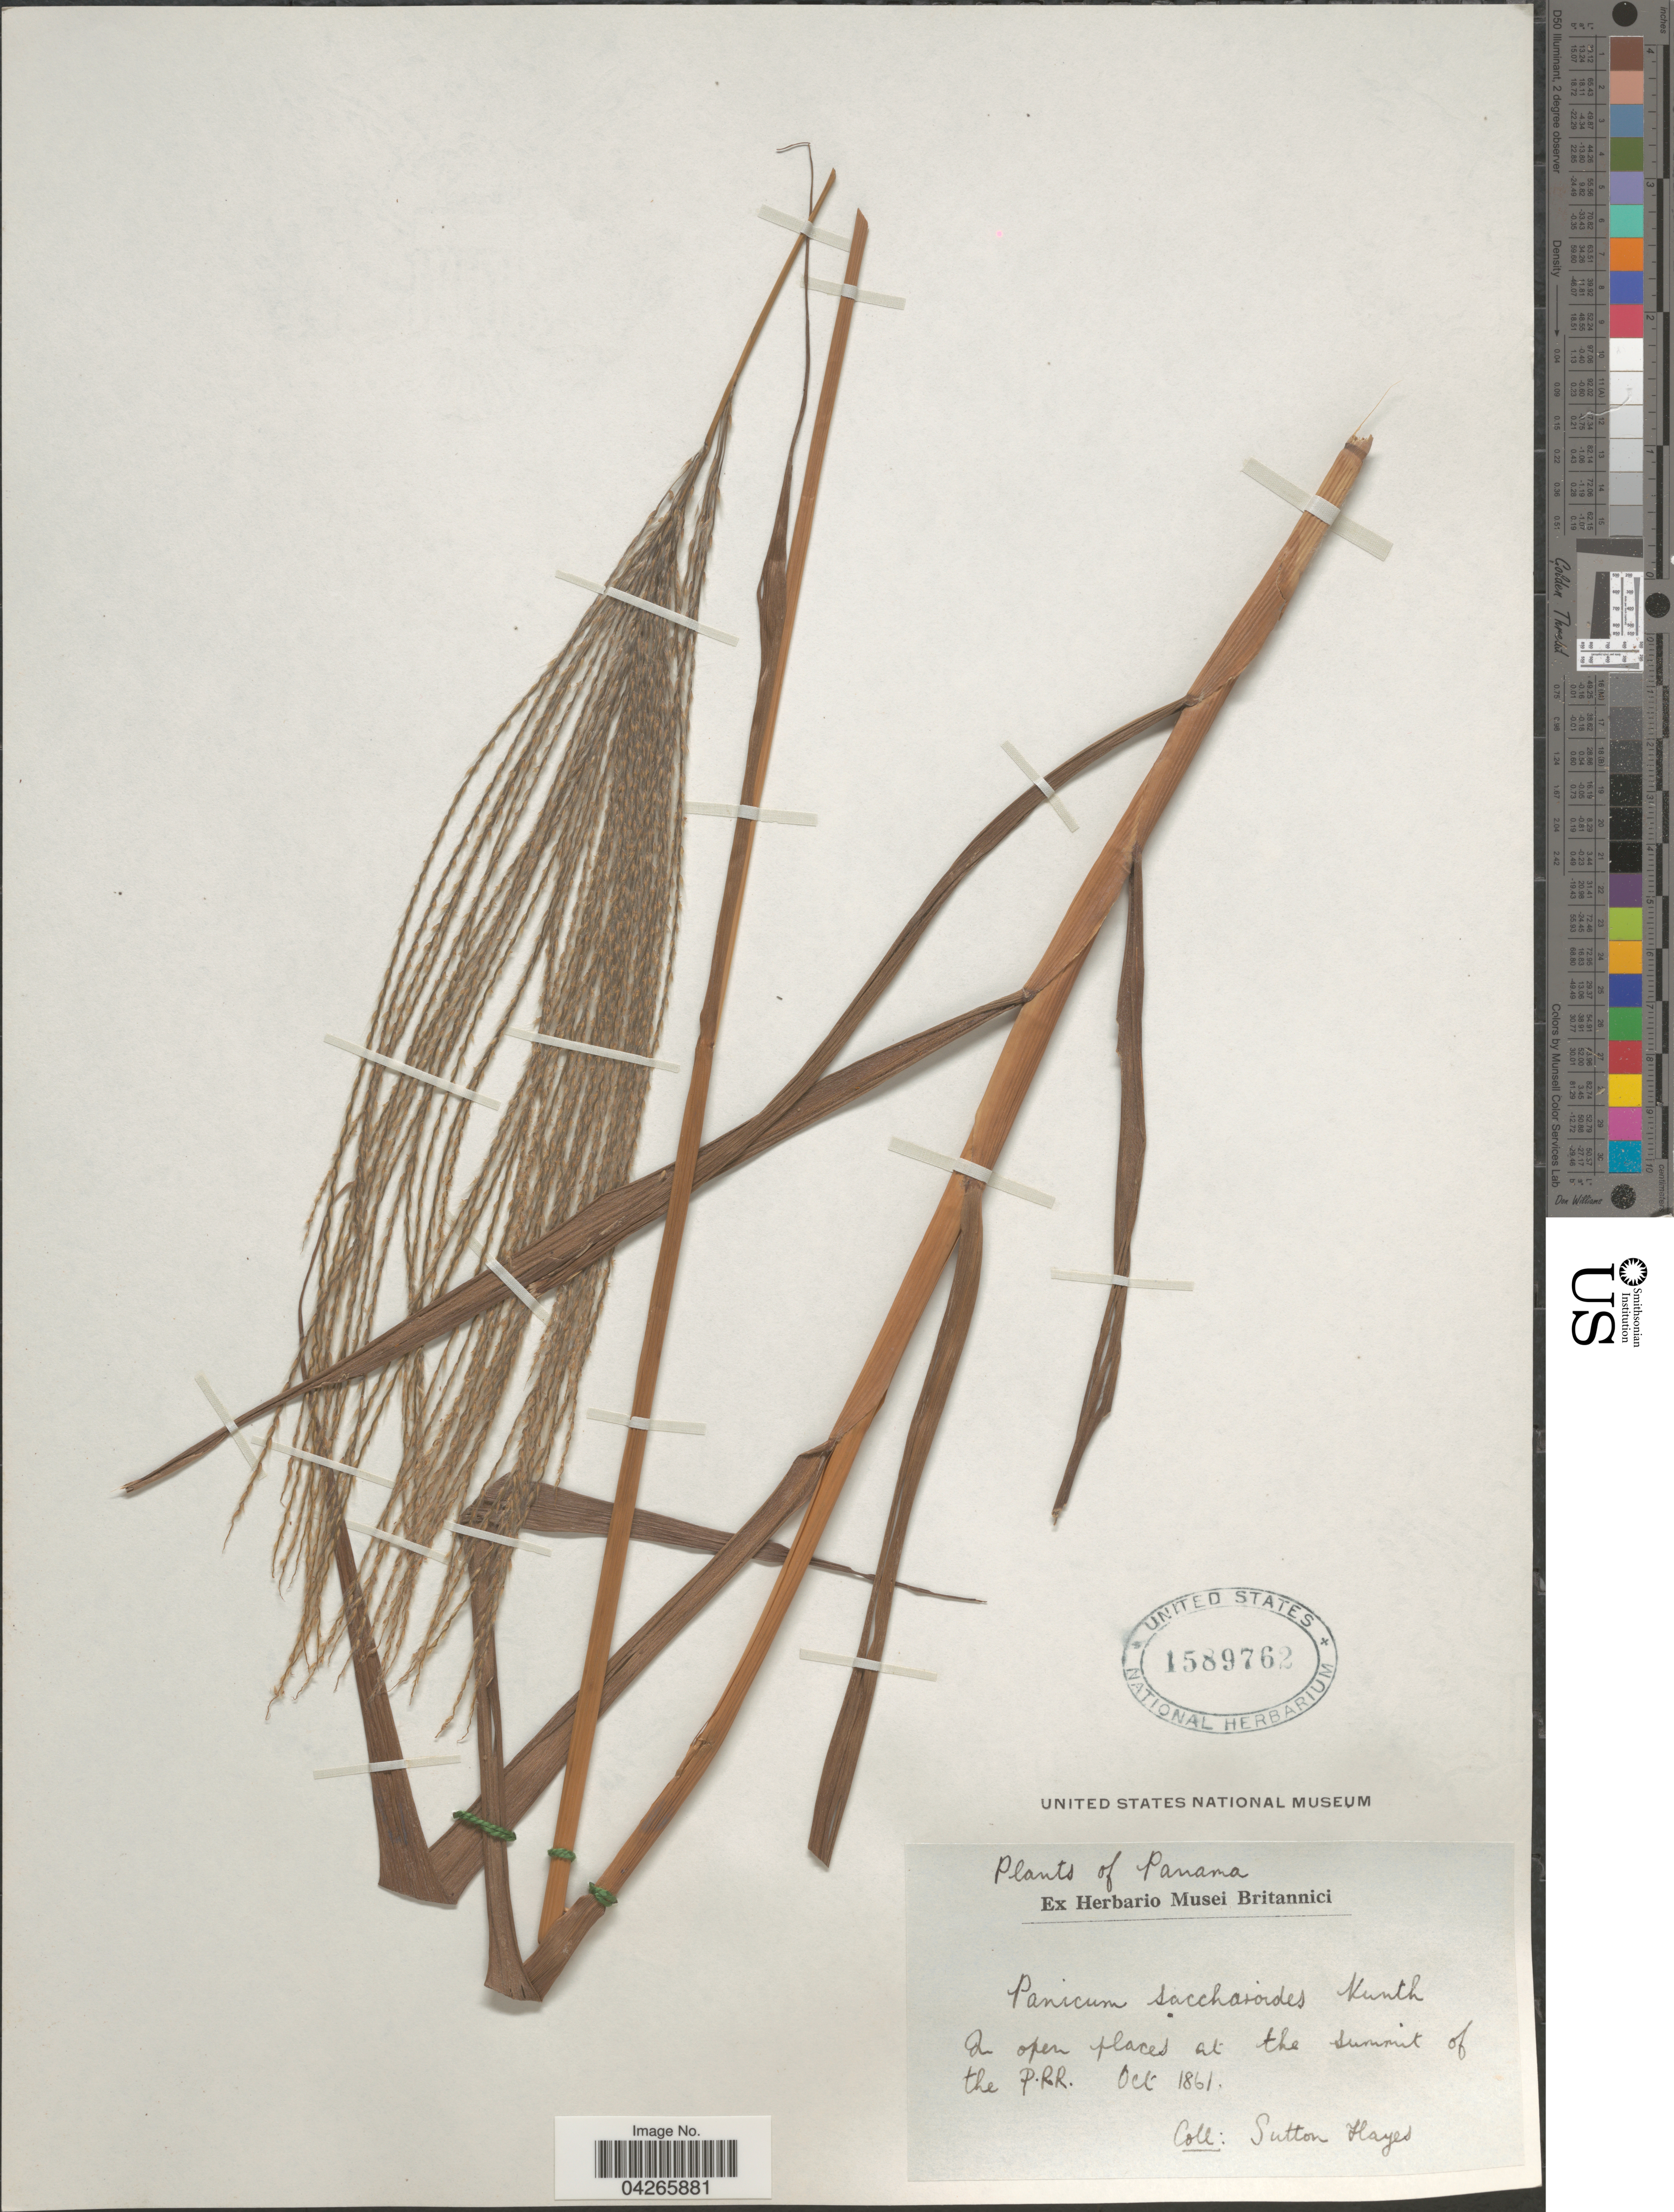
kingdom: Plantae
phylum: Tracheophyta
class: Liliopsida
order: Poales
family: Poaceae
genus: Paspalum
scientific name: Paspalum saccharoides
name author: Nees ex Trin.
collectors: S. Hayes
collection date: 1861-10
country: Panama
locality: At the summit of the P.R.R.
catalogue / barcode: US 1589762